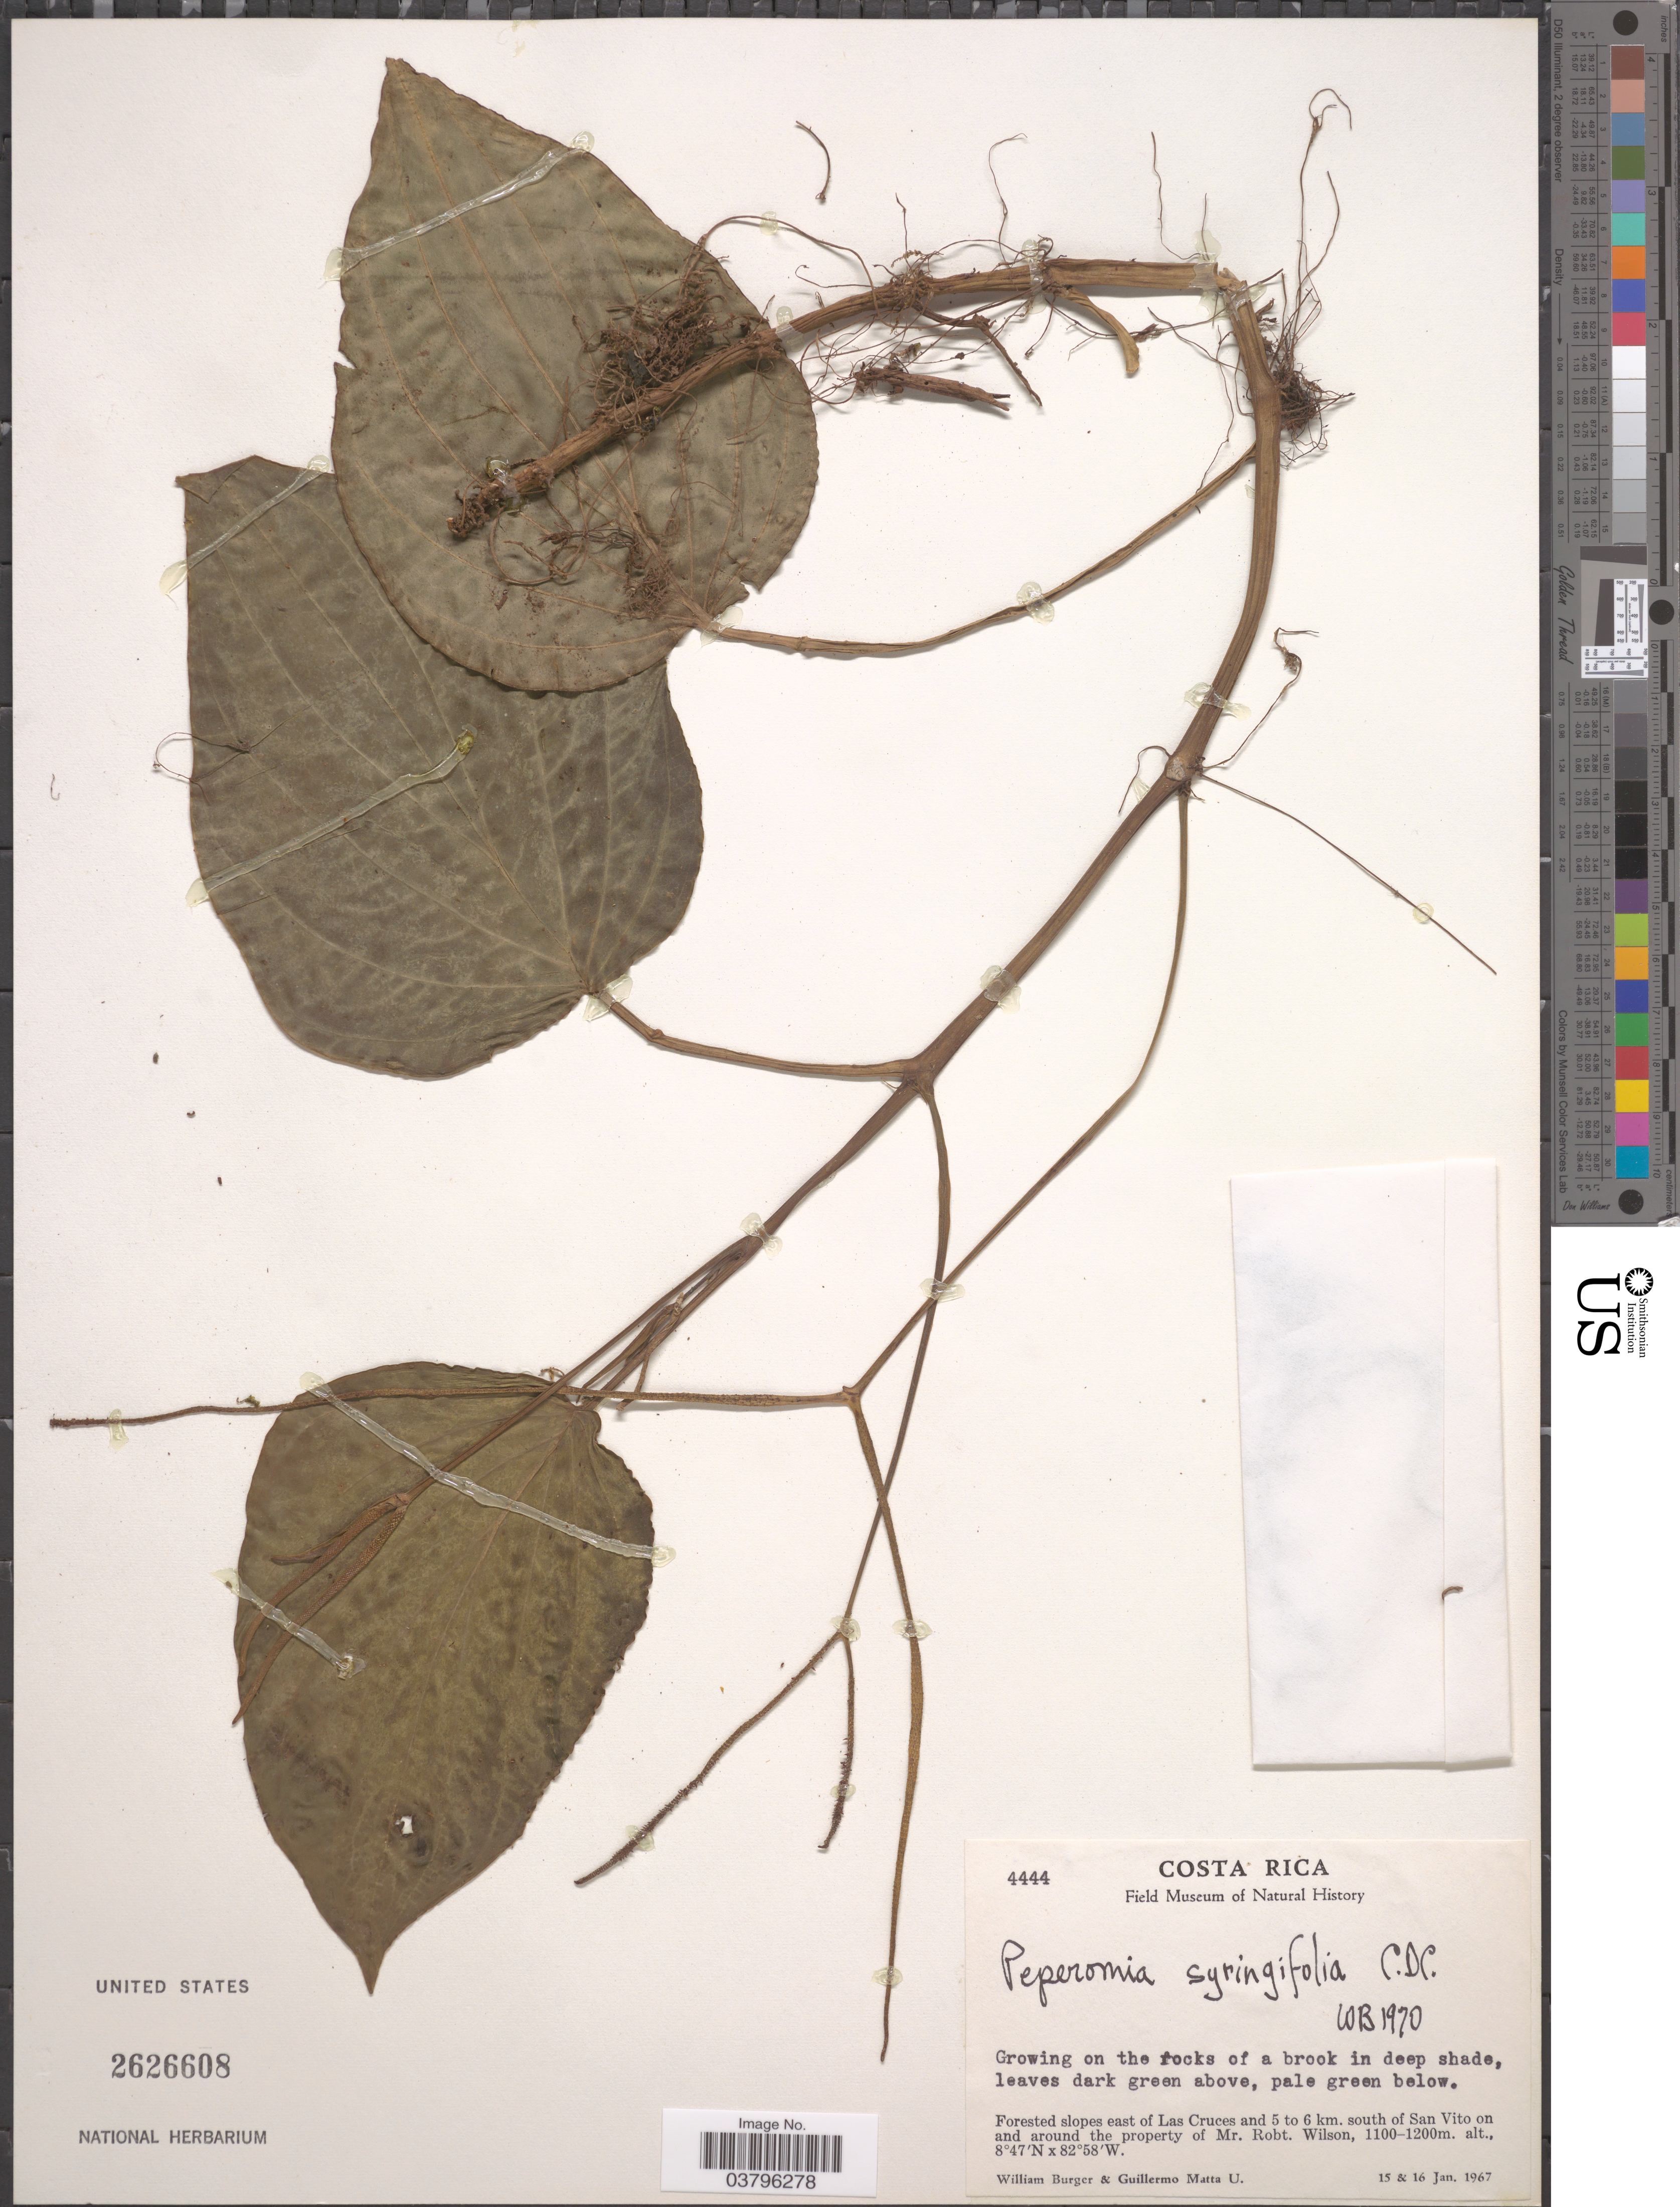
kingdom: Plantae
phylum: Tracheophyta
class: Magnoliopsida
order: Piperales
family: Piperaceae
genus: Peperomia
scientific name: Peperomia syringifolia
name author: C. DC.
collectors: W. Burger & G. Matta U.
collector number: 4444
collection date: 1967-01-15/1967-01-16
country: Costa Rica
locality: Slopes east of Las Cruces and 5 to 6 km. south of San Vito on and around the property of Mr. Robt. Wilson.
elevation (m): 1100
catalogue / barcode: US 2626608